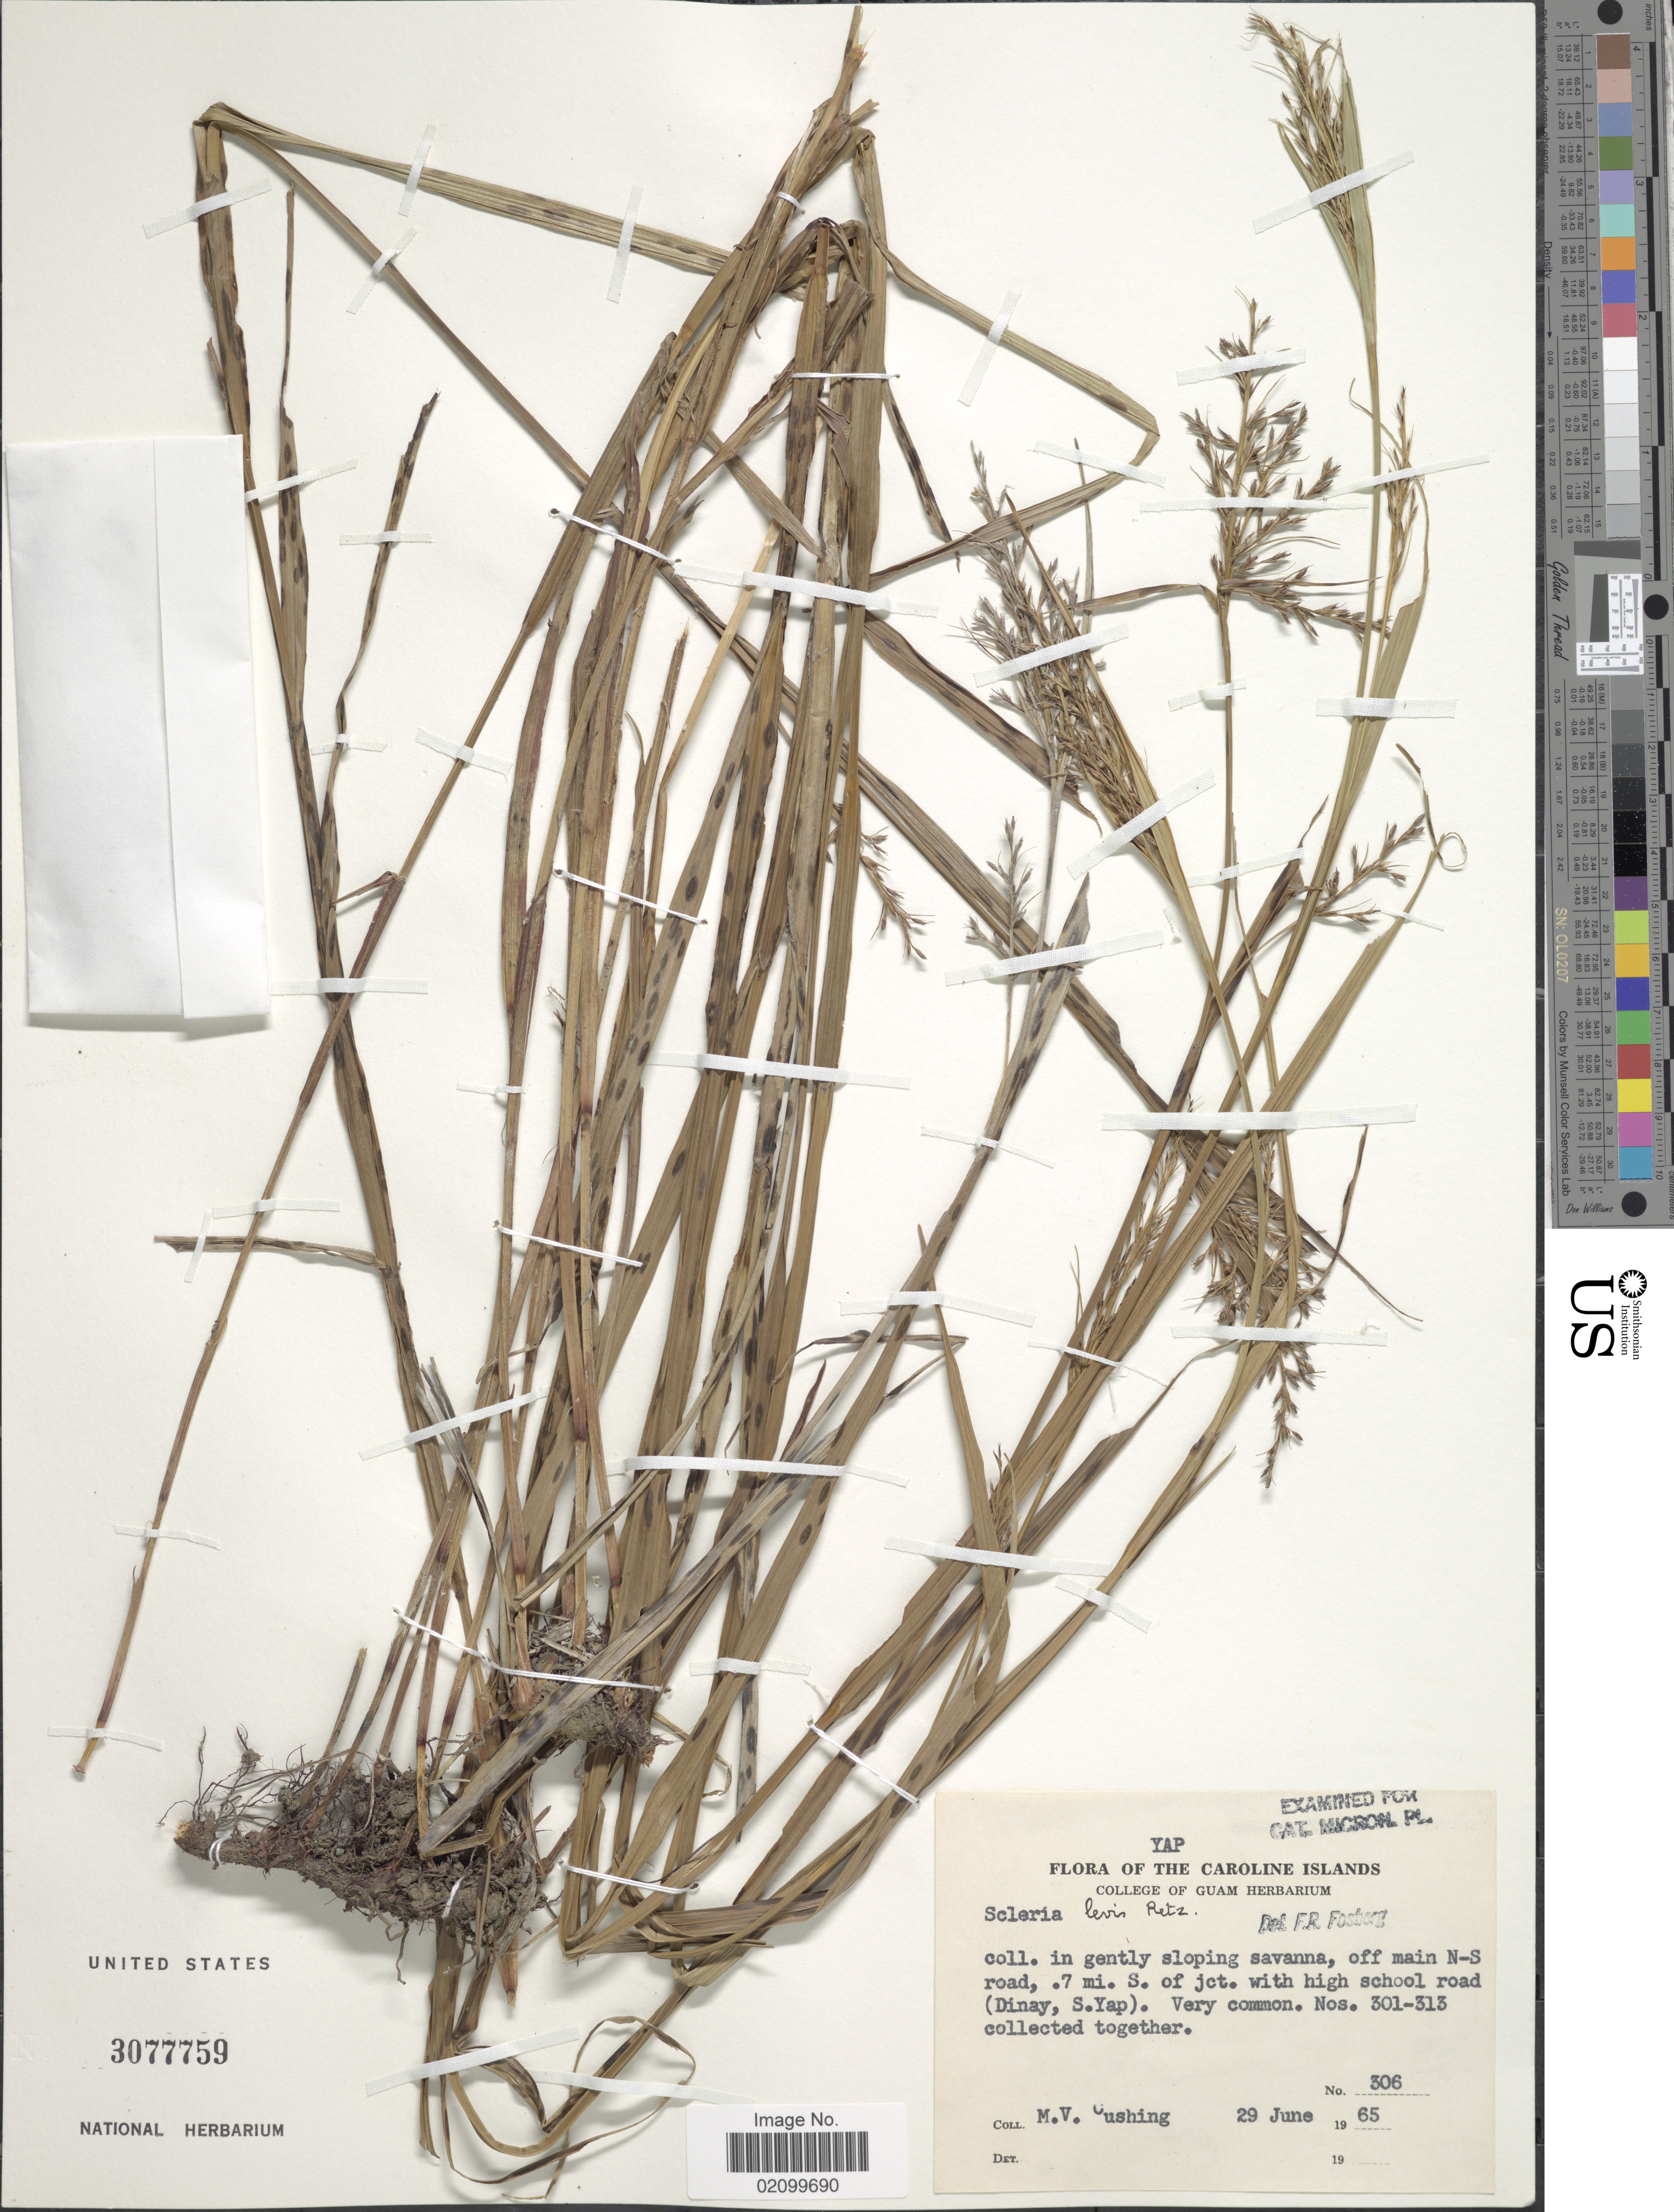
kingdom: Plantae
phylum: Tracheophyta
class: Liliopsida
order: Poales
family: Cyperaceae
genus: Scleria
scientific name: Scleria levis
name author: Retz.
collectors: M. V. Cushing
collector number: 306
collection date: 1965-06-29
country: Micronesia, Federated States of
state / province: Yap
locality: Yap, Caroline Islands. gently sloping savanna, off main N-S road, 7 mi. S. of jct. with high school road (Dinay, S. Yap)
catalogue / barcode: US 3077759